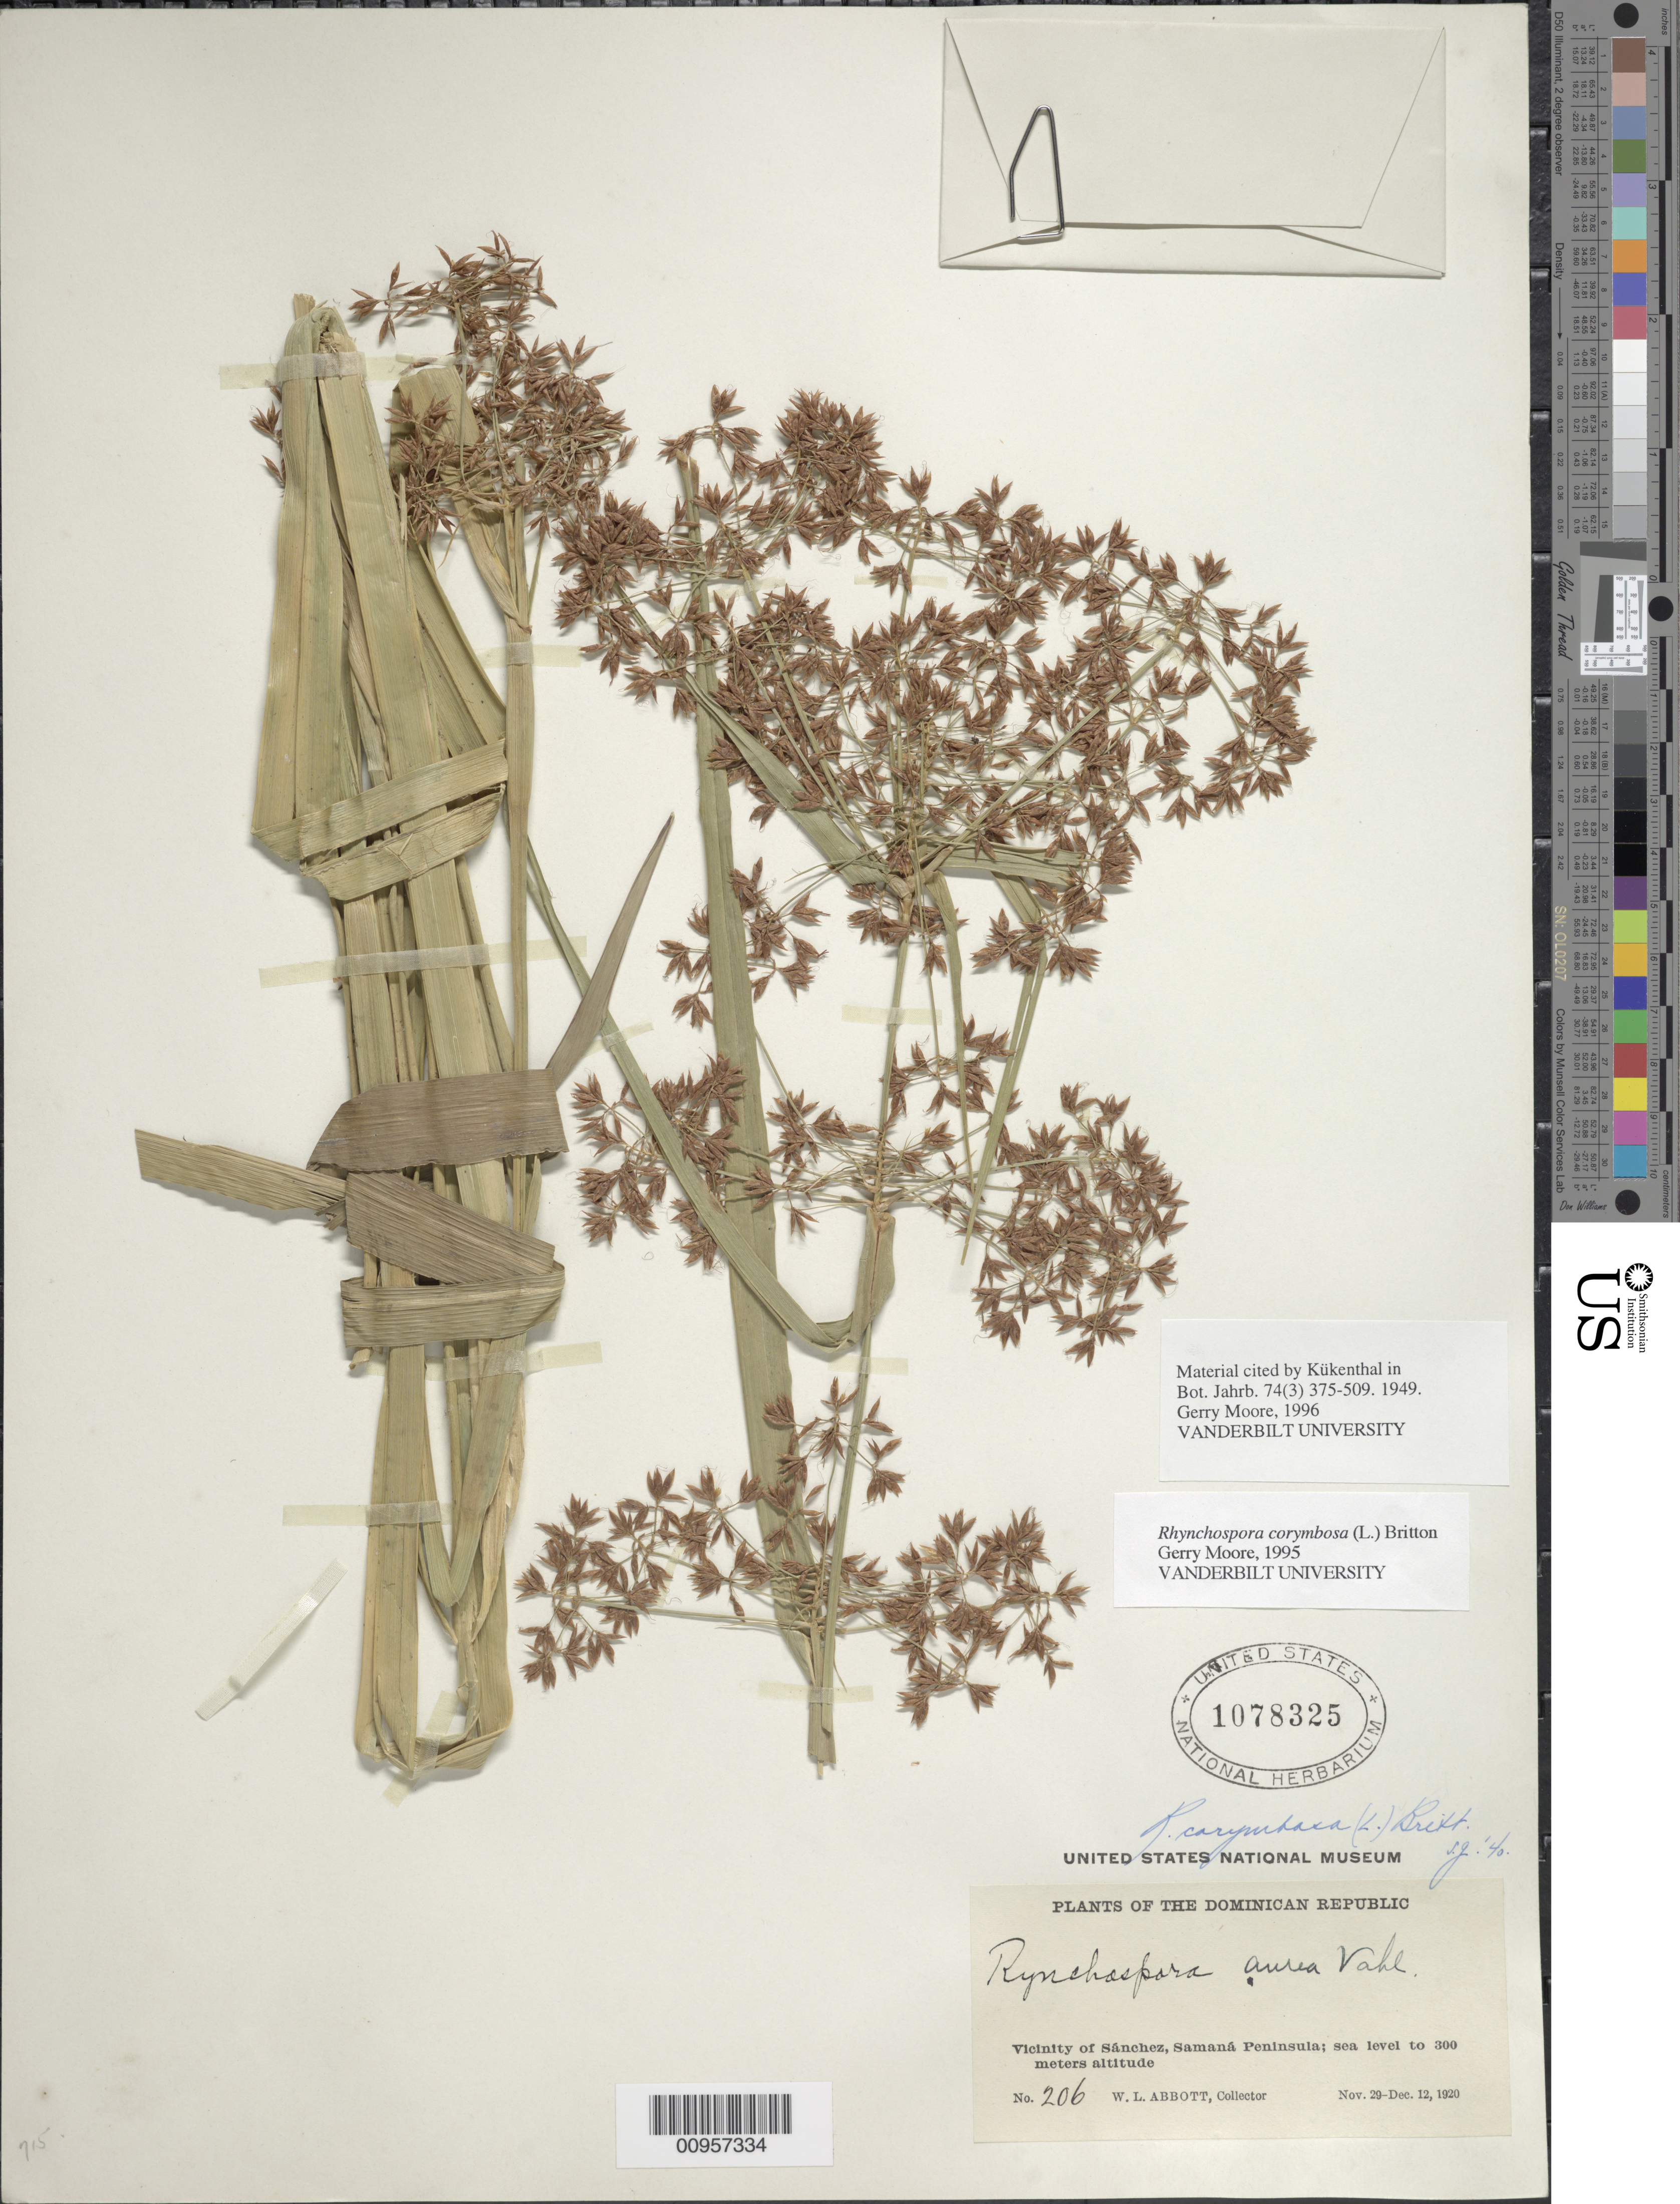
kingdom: Plantae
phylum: Tracheophyta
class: Liliopsida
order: Poales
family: Cyperaceae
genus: Rhynchospora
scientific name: Rhynchospora corymbosa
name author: (L.) Britton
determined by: Moore, G.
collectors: W. L. Abbott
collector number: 206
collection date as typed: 29 Nov 1920 to 12 Dec 1920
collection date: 1920-11-29/1920-12-12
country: Dominican Republic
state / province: Samaná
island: Hispaniola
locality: Vicinity of Sánchez, Samaná Peninsula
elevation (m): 0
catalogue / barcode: US 1078325